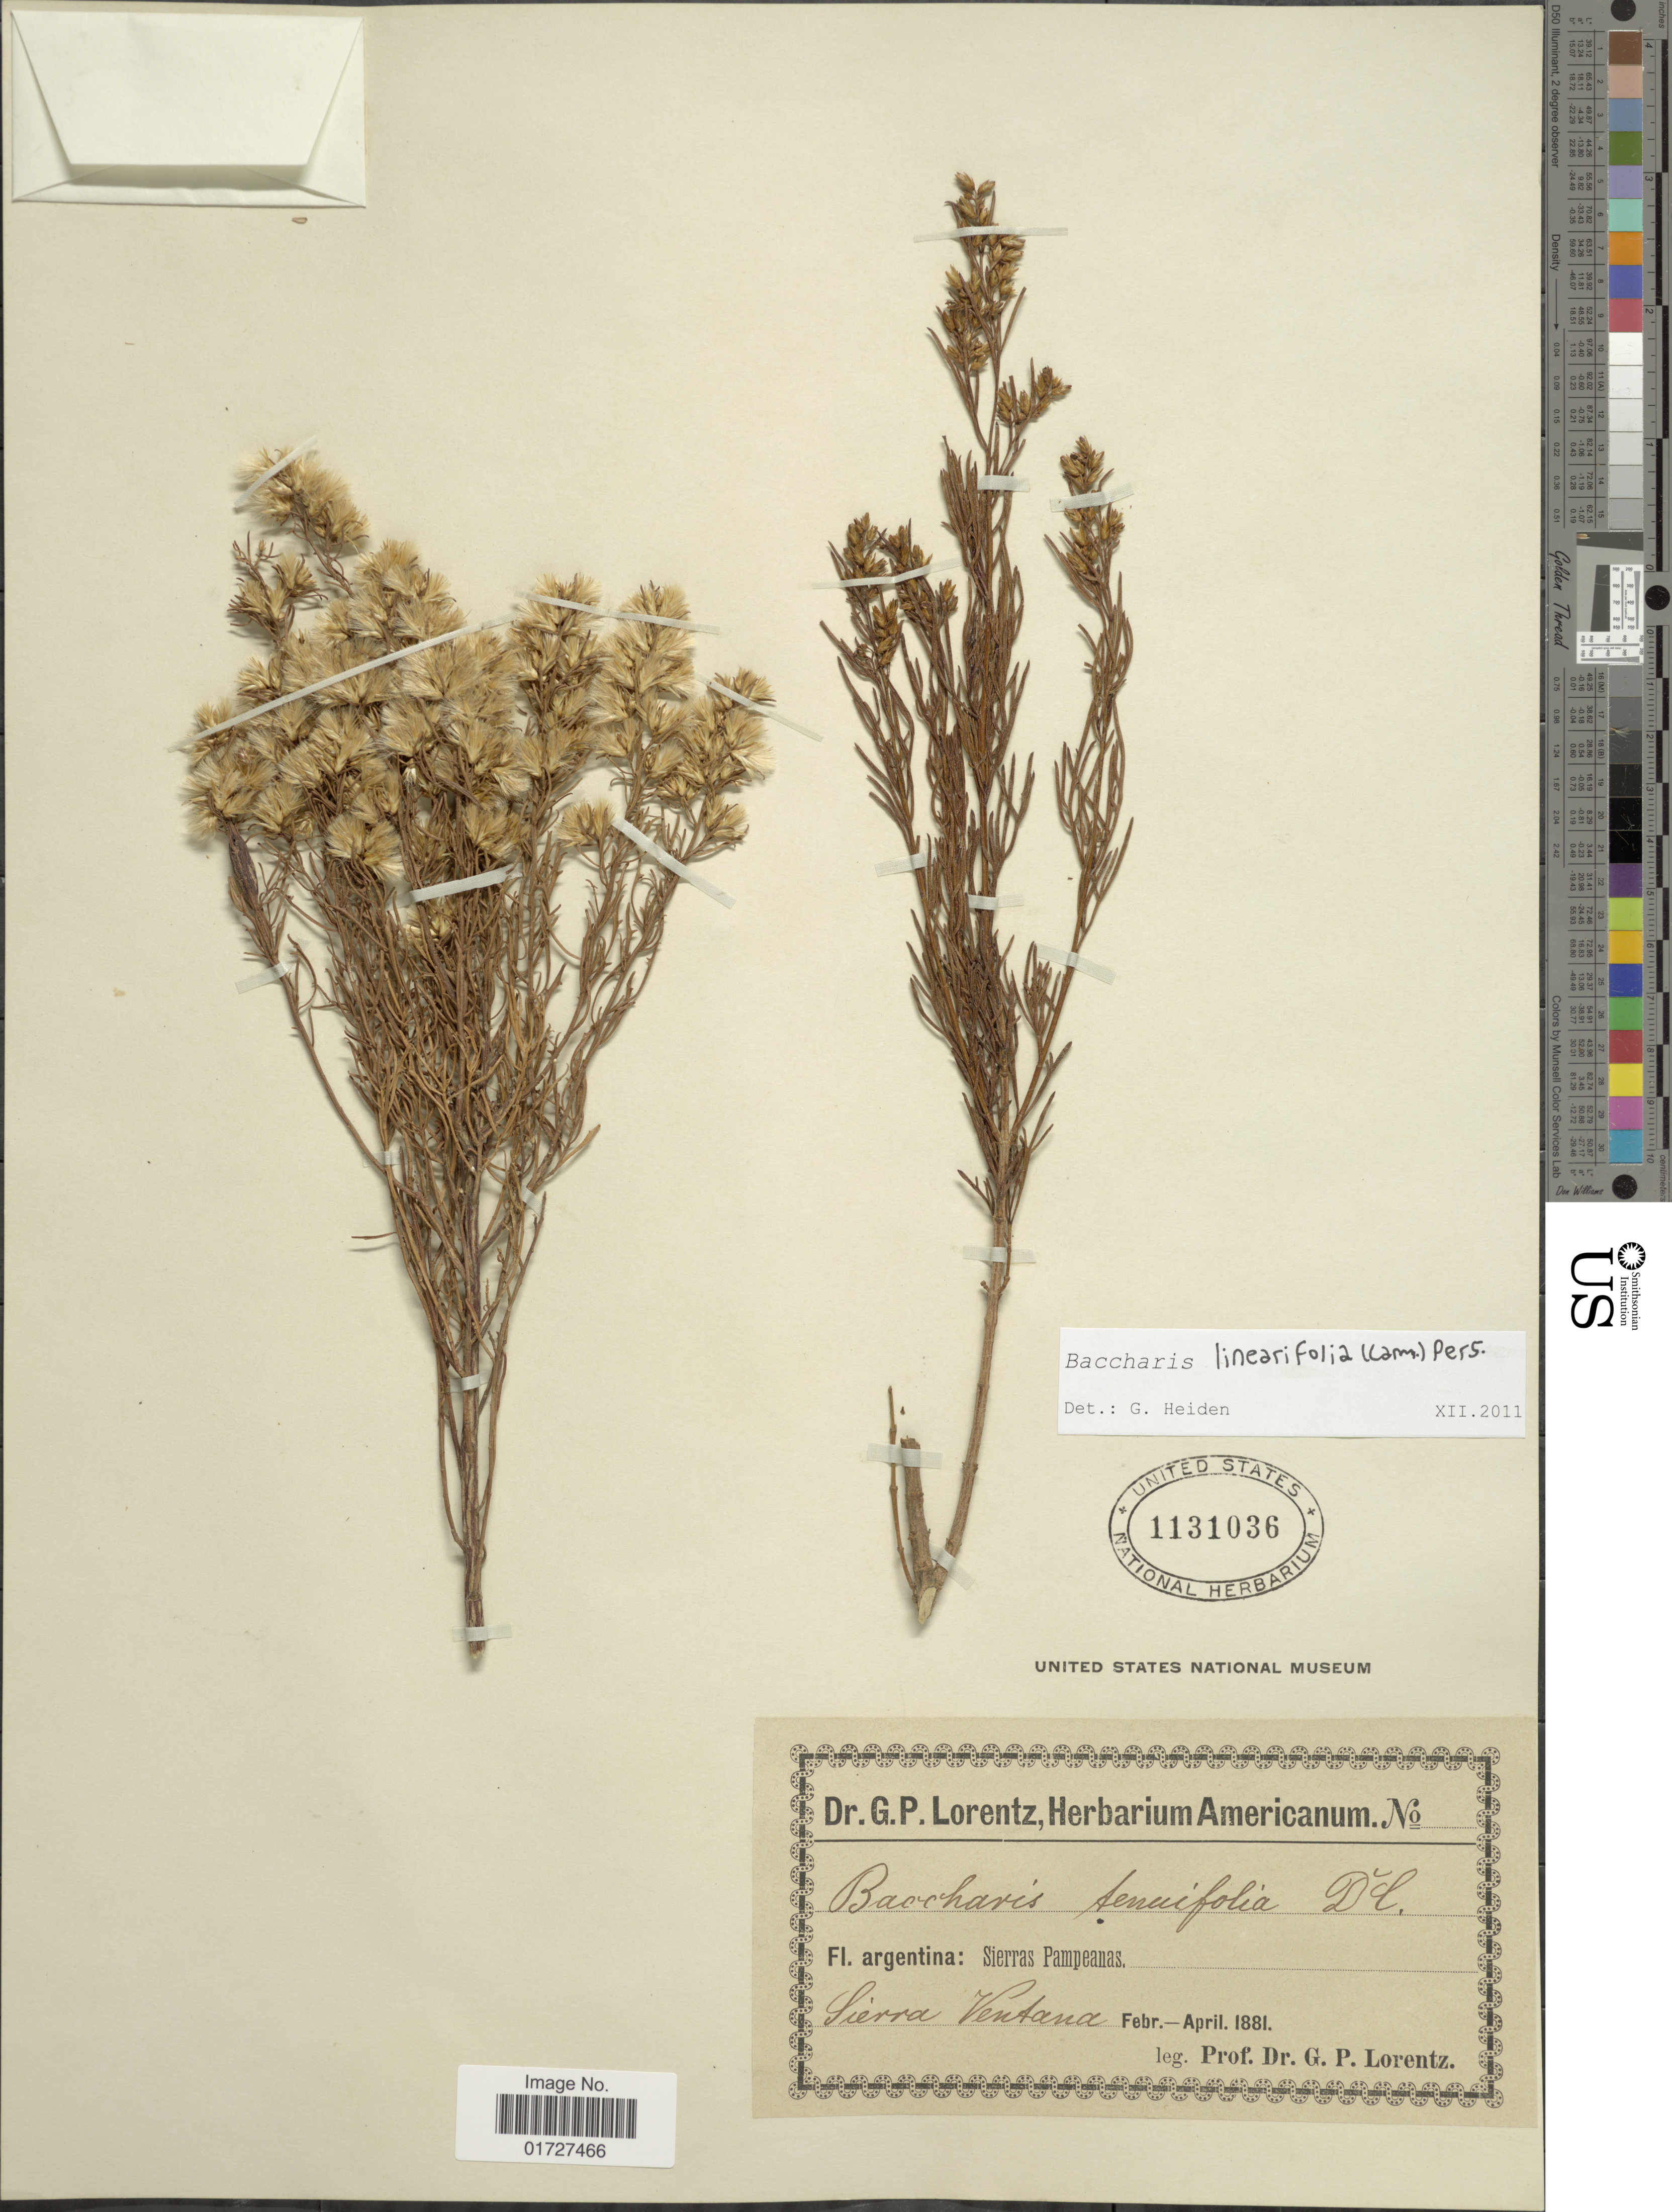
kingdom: Plantae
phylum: Tracheophyta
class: Magnoliopsida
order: Asterales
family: Asteraceae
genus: Baccharis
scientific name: Baccharis linearifolia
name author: (Lam.) Pers.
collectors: P. G. Lorentz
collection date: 1881-02/1881-04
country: Argentina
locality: Sierras Pampeanas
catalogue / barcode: US 1131036